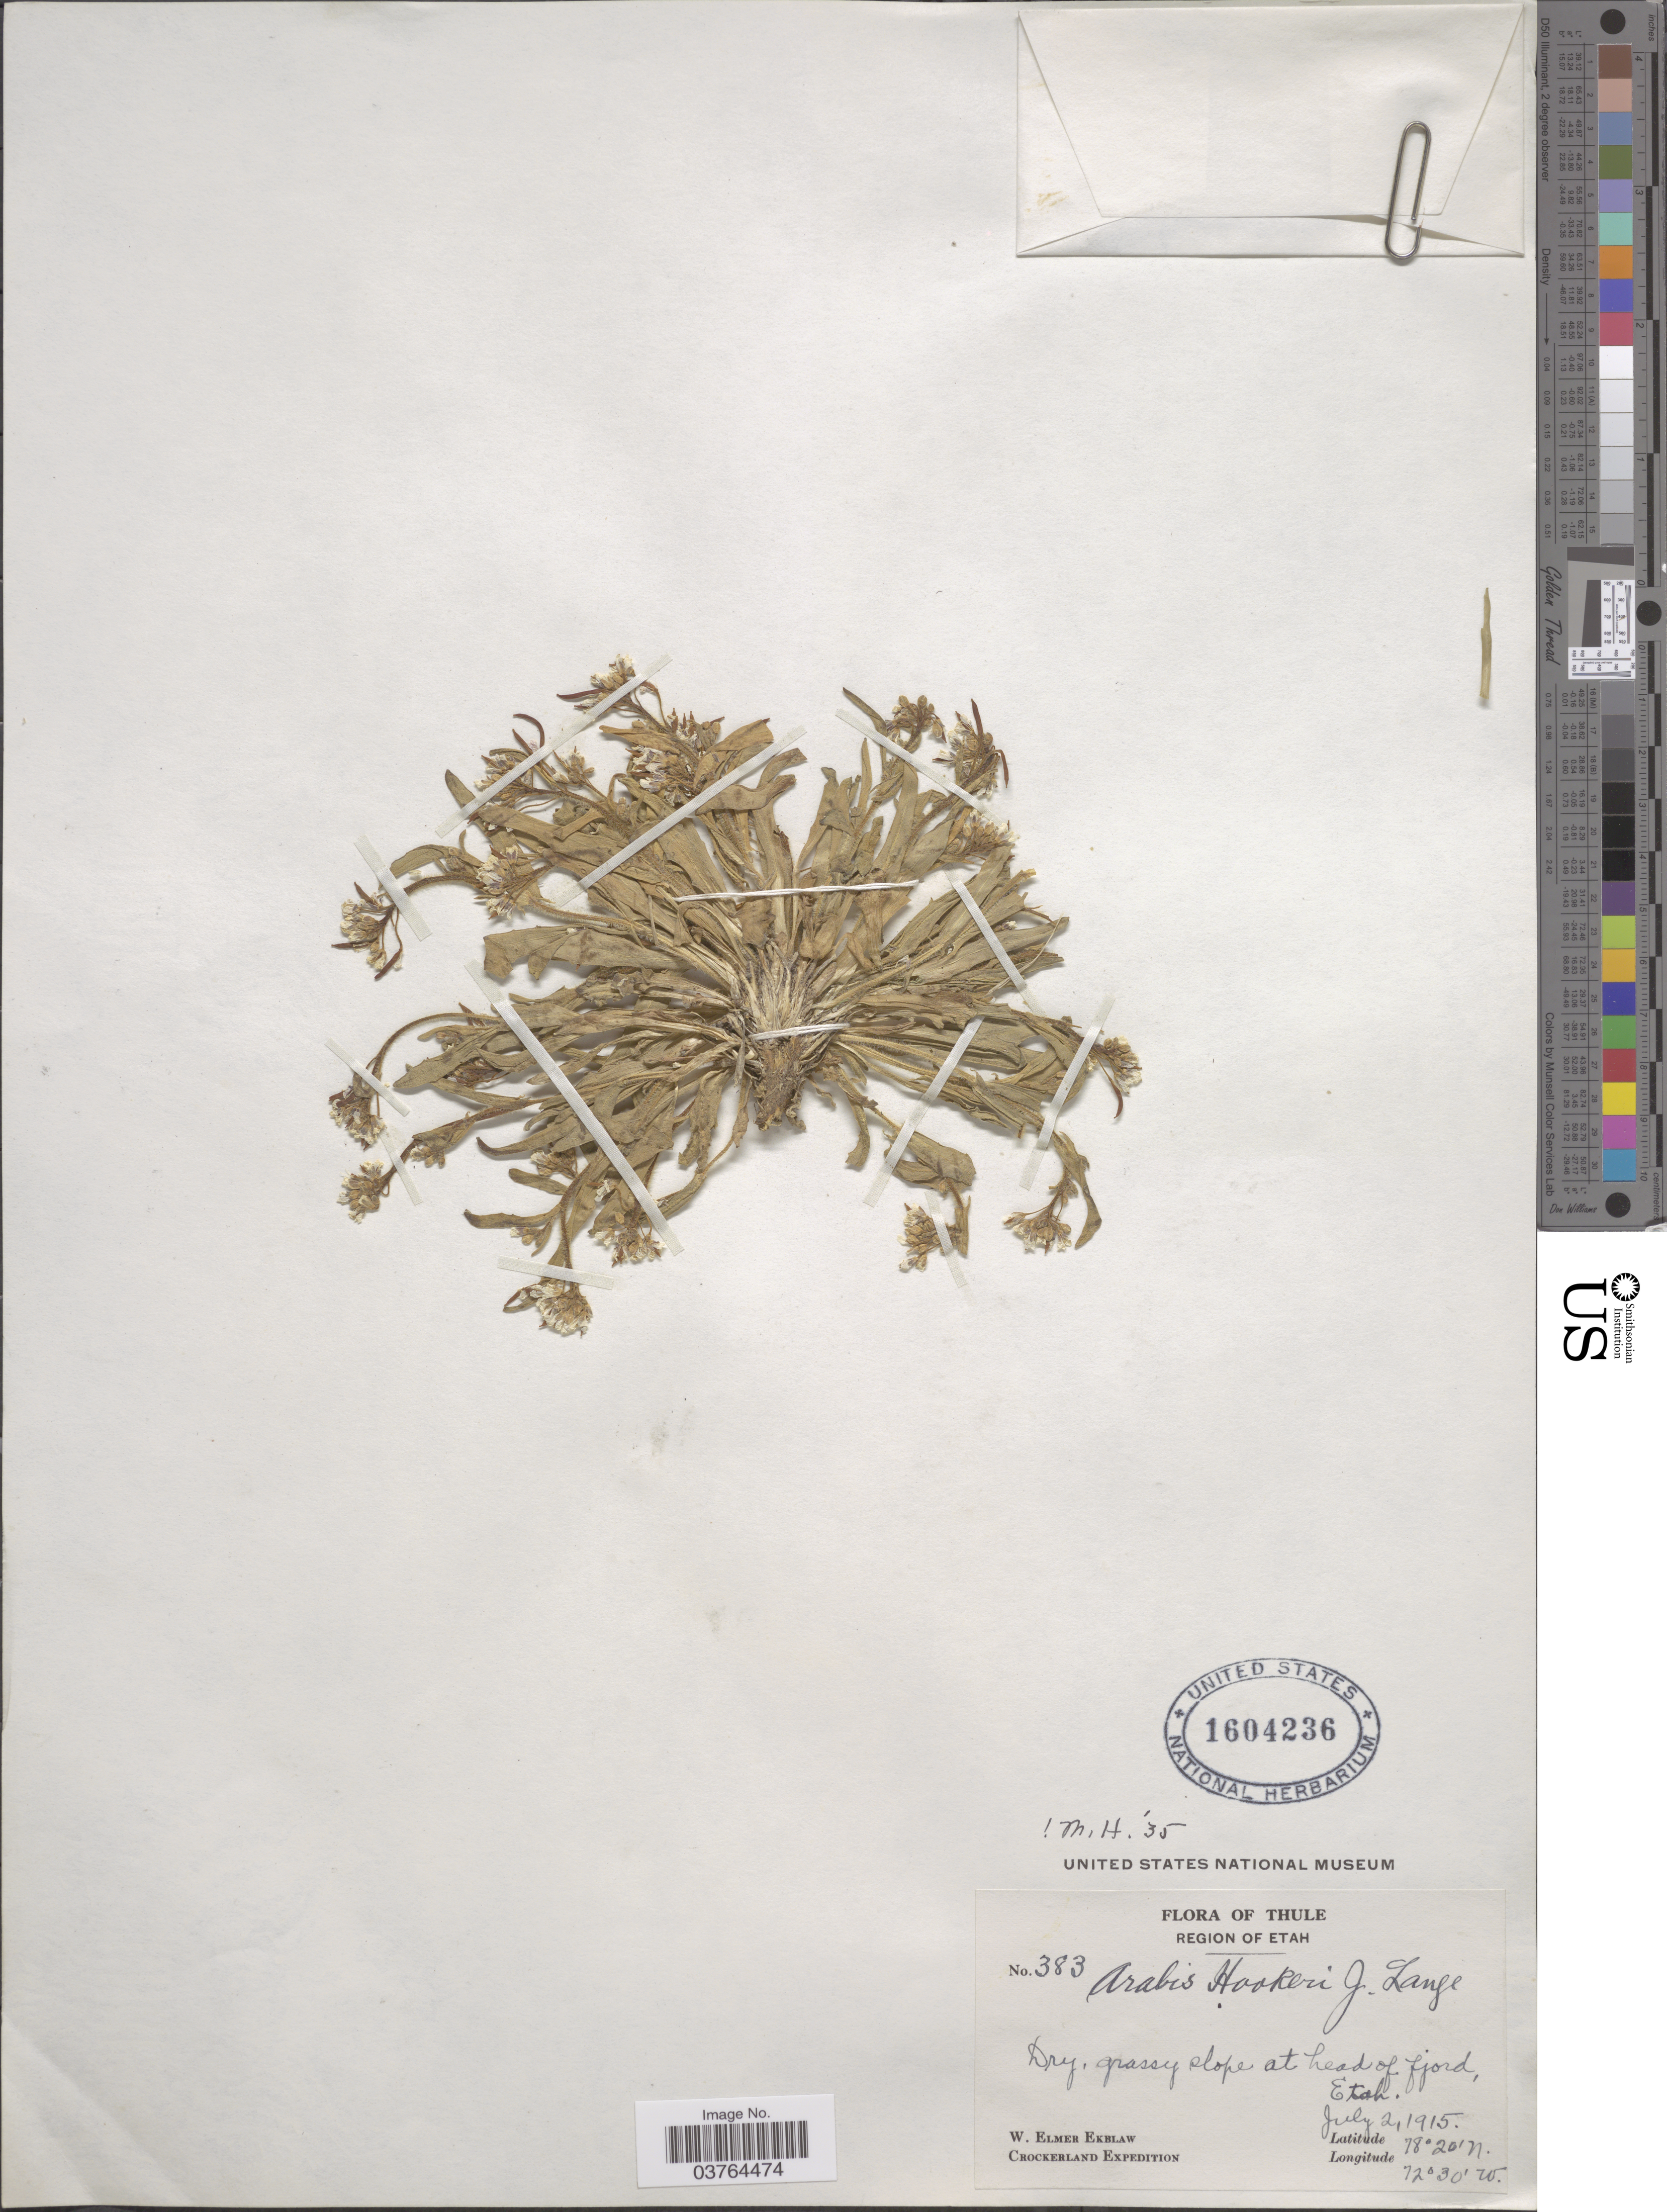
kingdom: Plantae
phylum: Tracheophyta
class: Magnoliopsida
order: Brassicales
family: Brassicaceae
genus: Transberingia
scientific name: Transberingia bursifolia subsp. bursifolia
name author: (DC.) Al-Shehbaz & O'Kane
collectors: W. Ekblaw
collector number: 383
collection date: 1915-07-02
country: Greenland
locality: Thule, Region of Etah. Dry, grassy slope at head of fjord, Etah.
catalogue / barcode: US 1604236